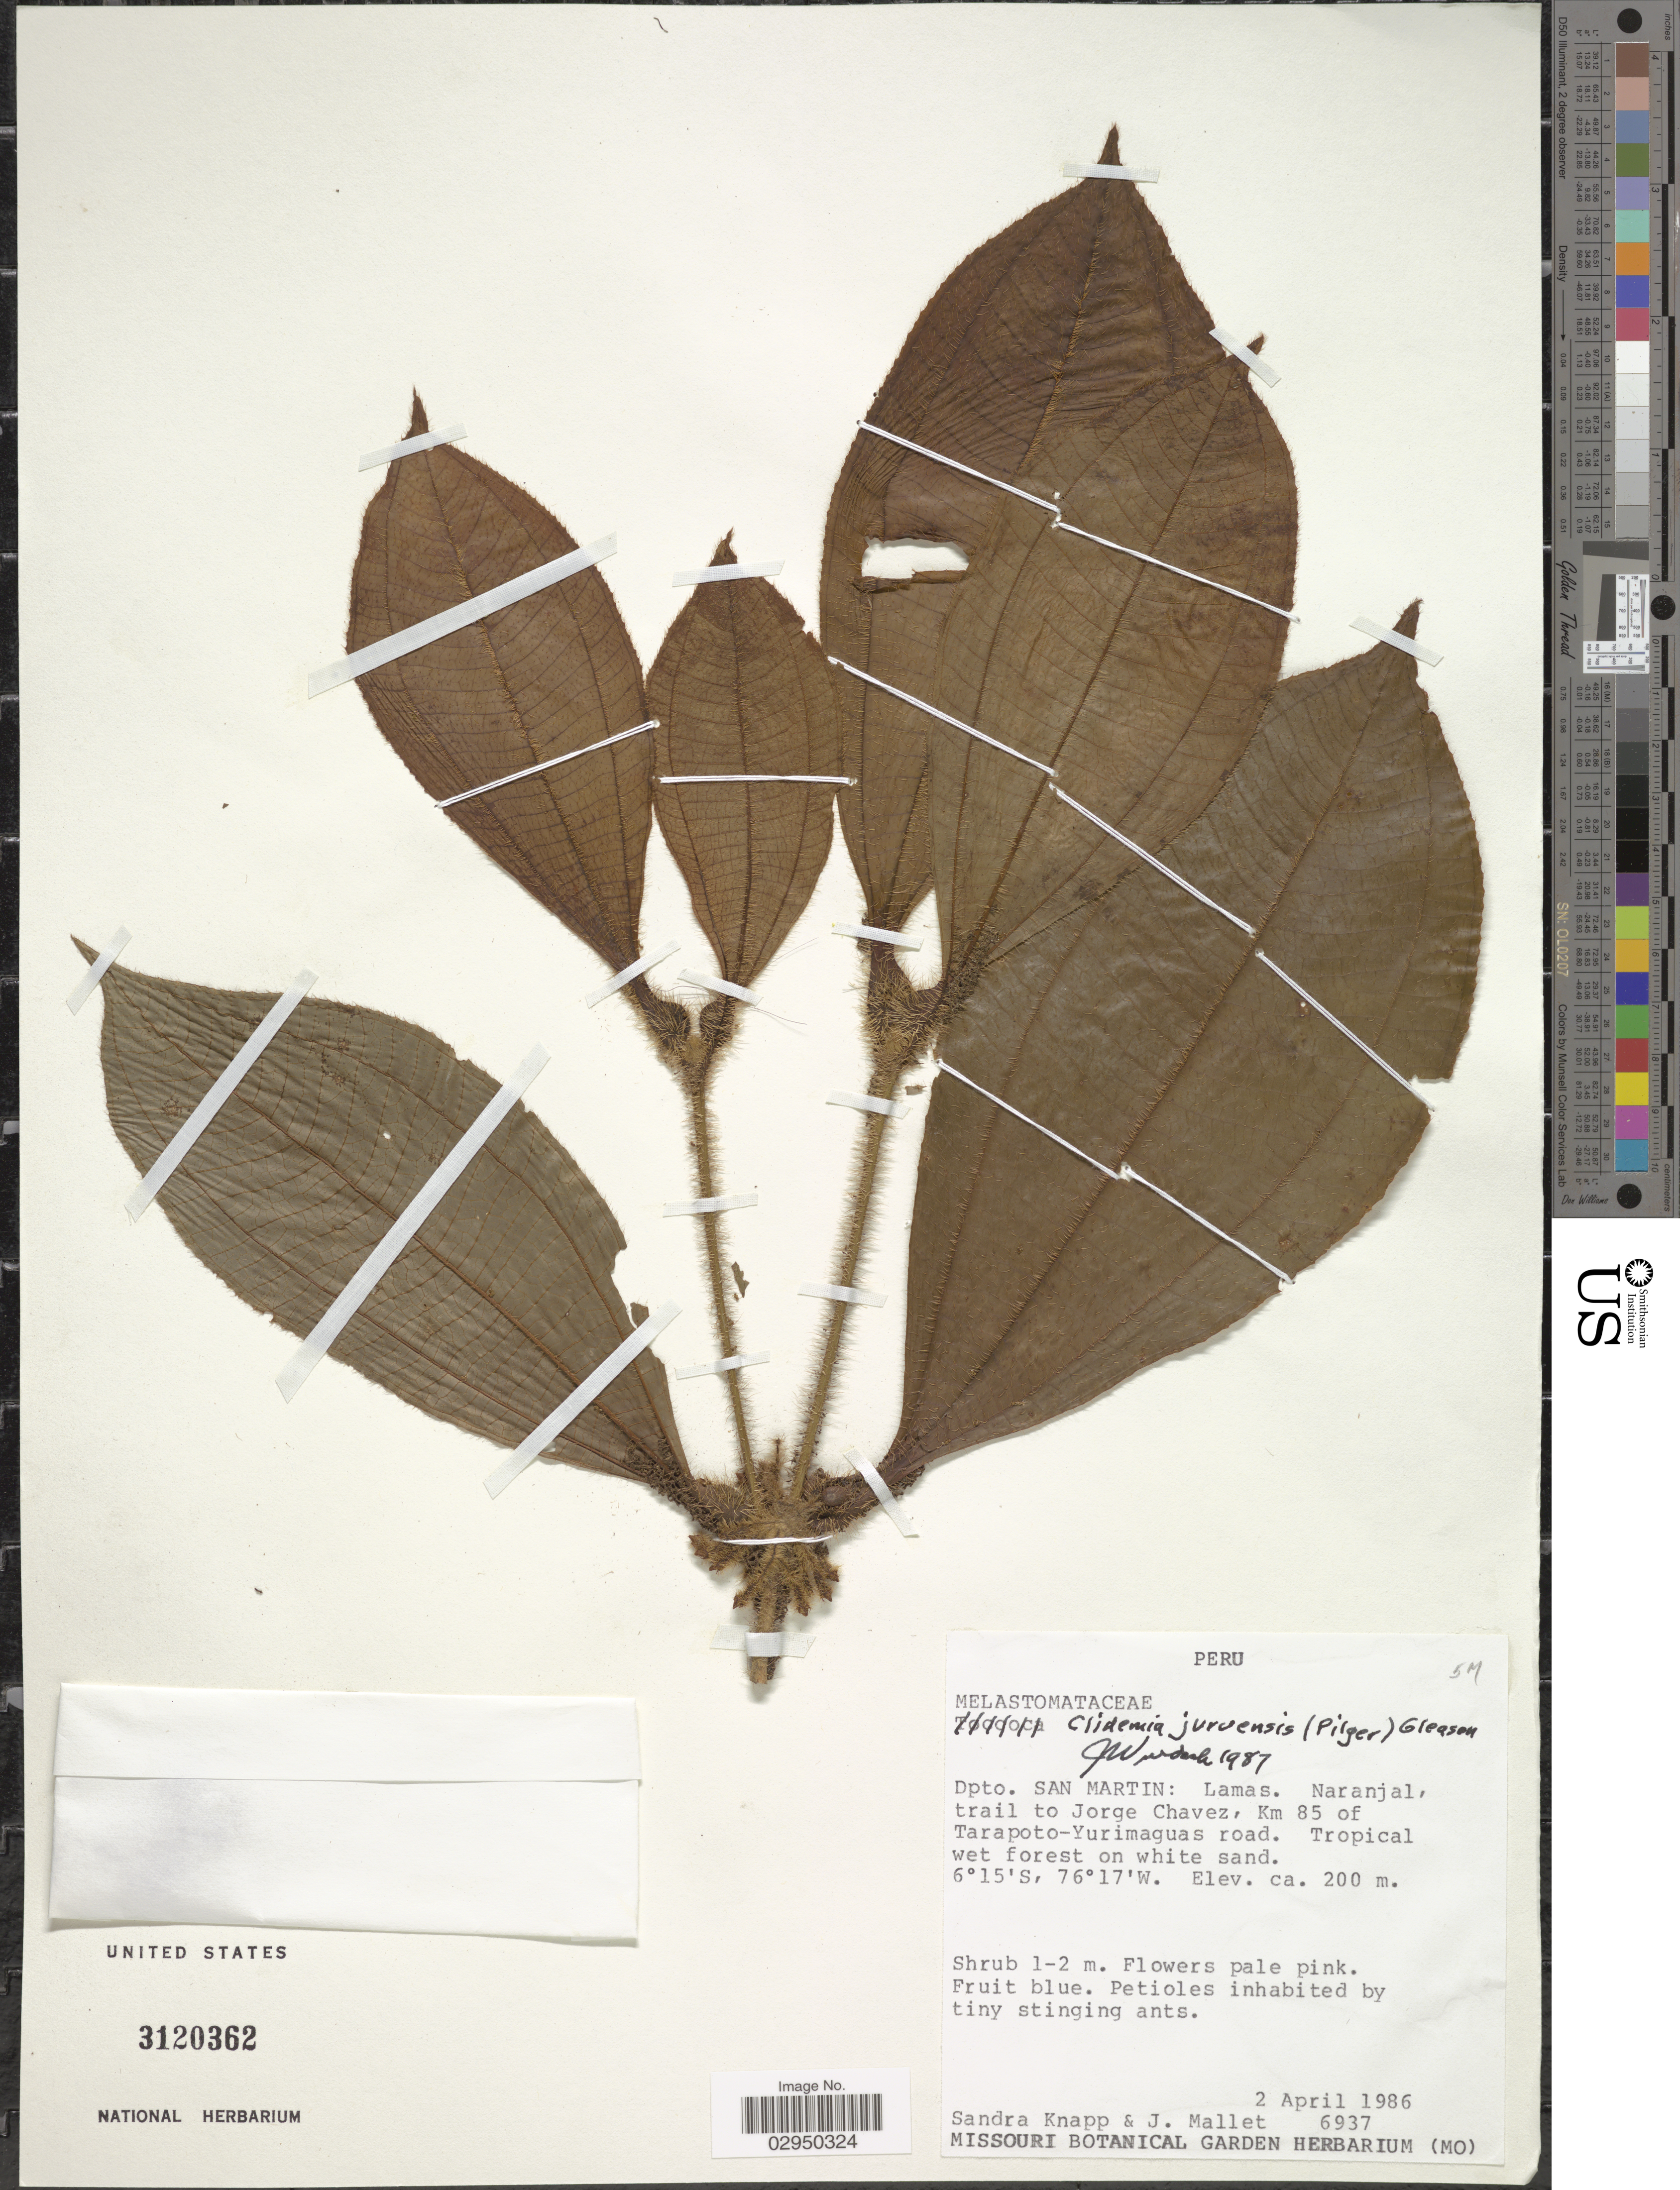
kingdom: Plantae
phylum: Tracheophyta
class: Magnoliopsida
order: Myrtales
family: Melastomataceae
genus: Clidemia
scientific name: Clidemia juruensis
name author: (Pilg.) Gleason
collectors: S. Knapp & J. Mallet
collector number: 6937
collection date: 1986-04-02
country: Peru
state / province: San Martín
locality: Dpto. San Martin: Lamas. Naranjal, trail to Jorge Chavez, Km 85 of Tarapoto-Yurimaguas road.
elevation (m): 200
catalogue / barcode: US 3120362